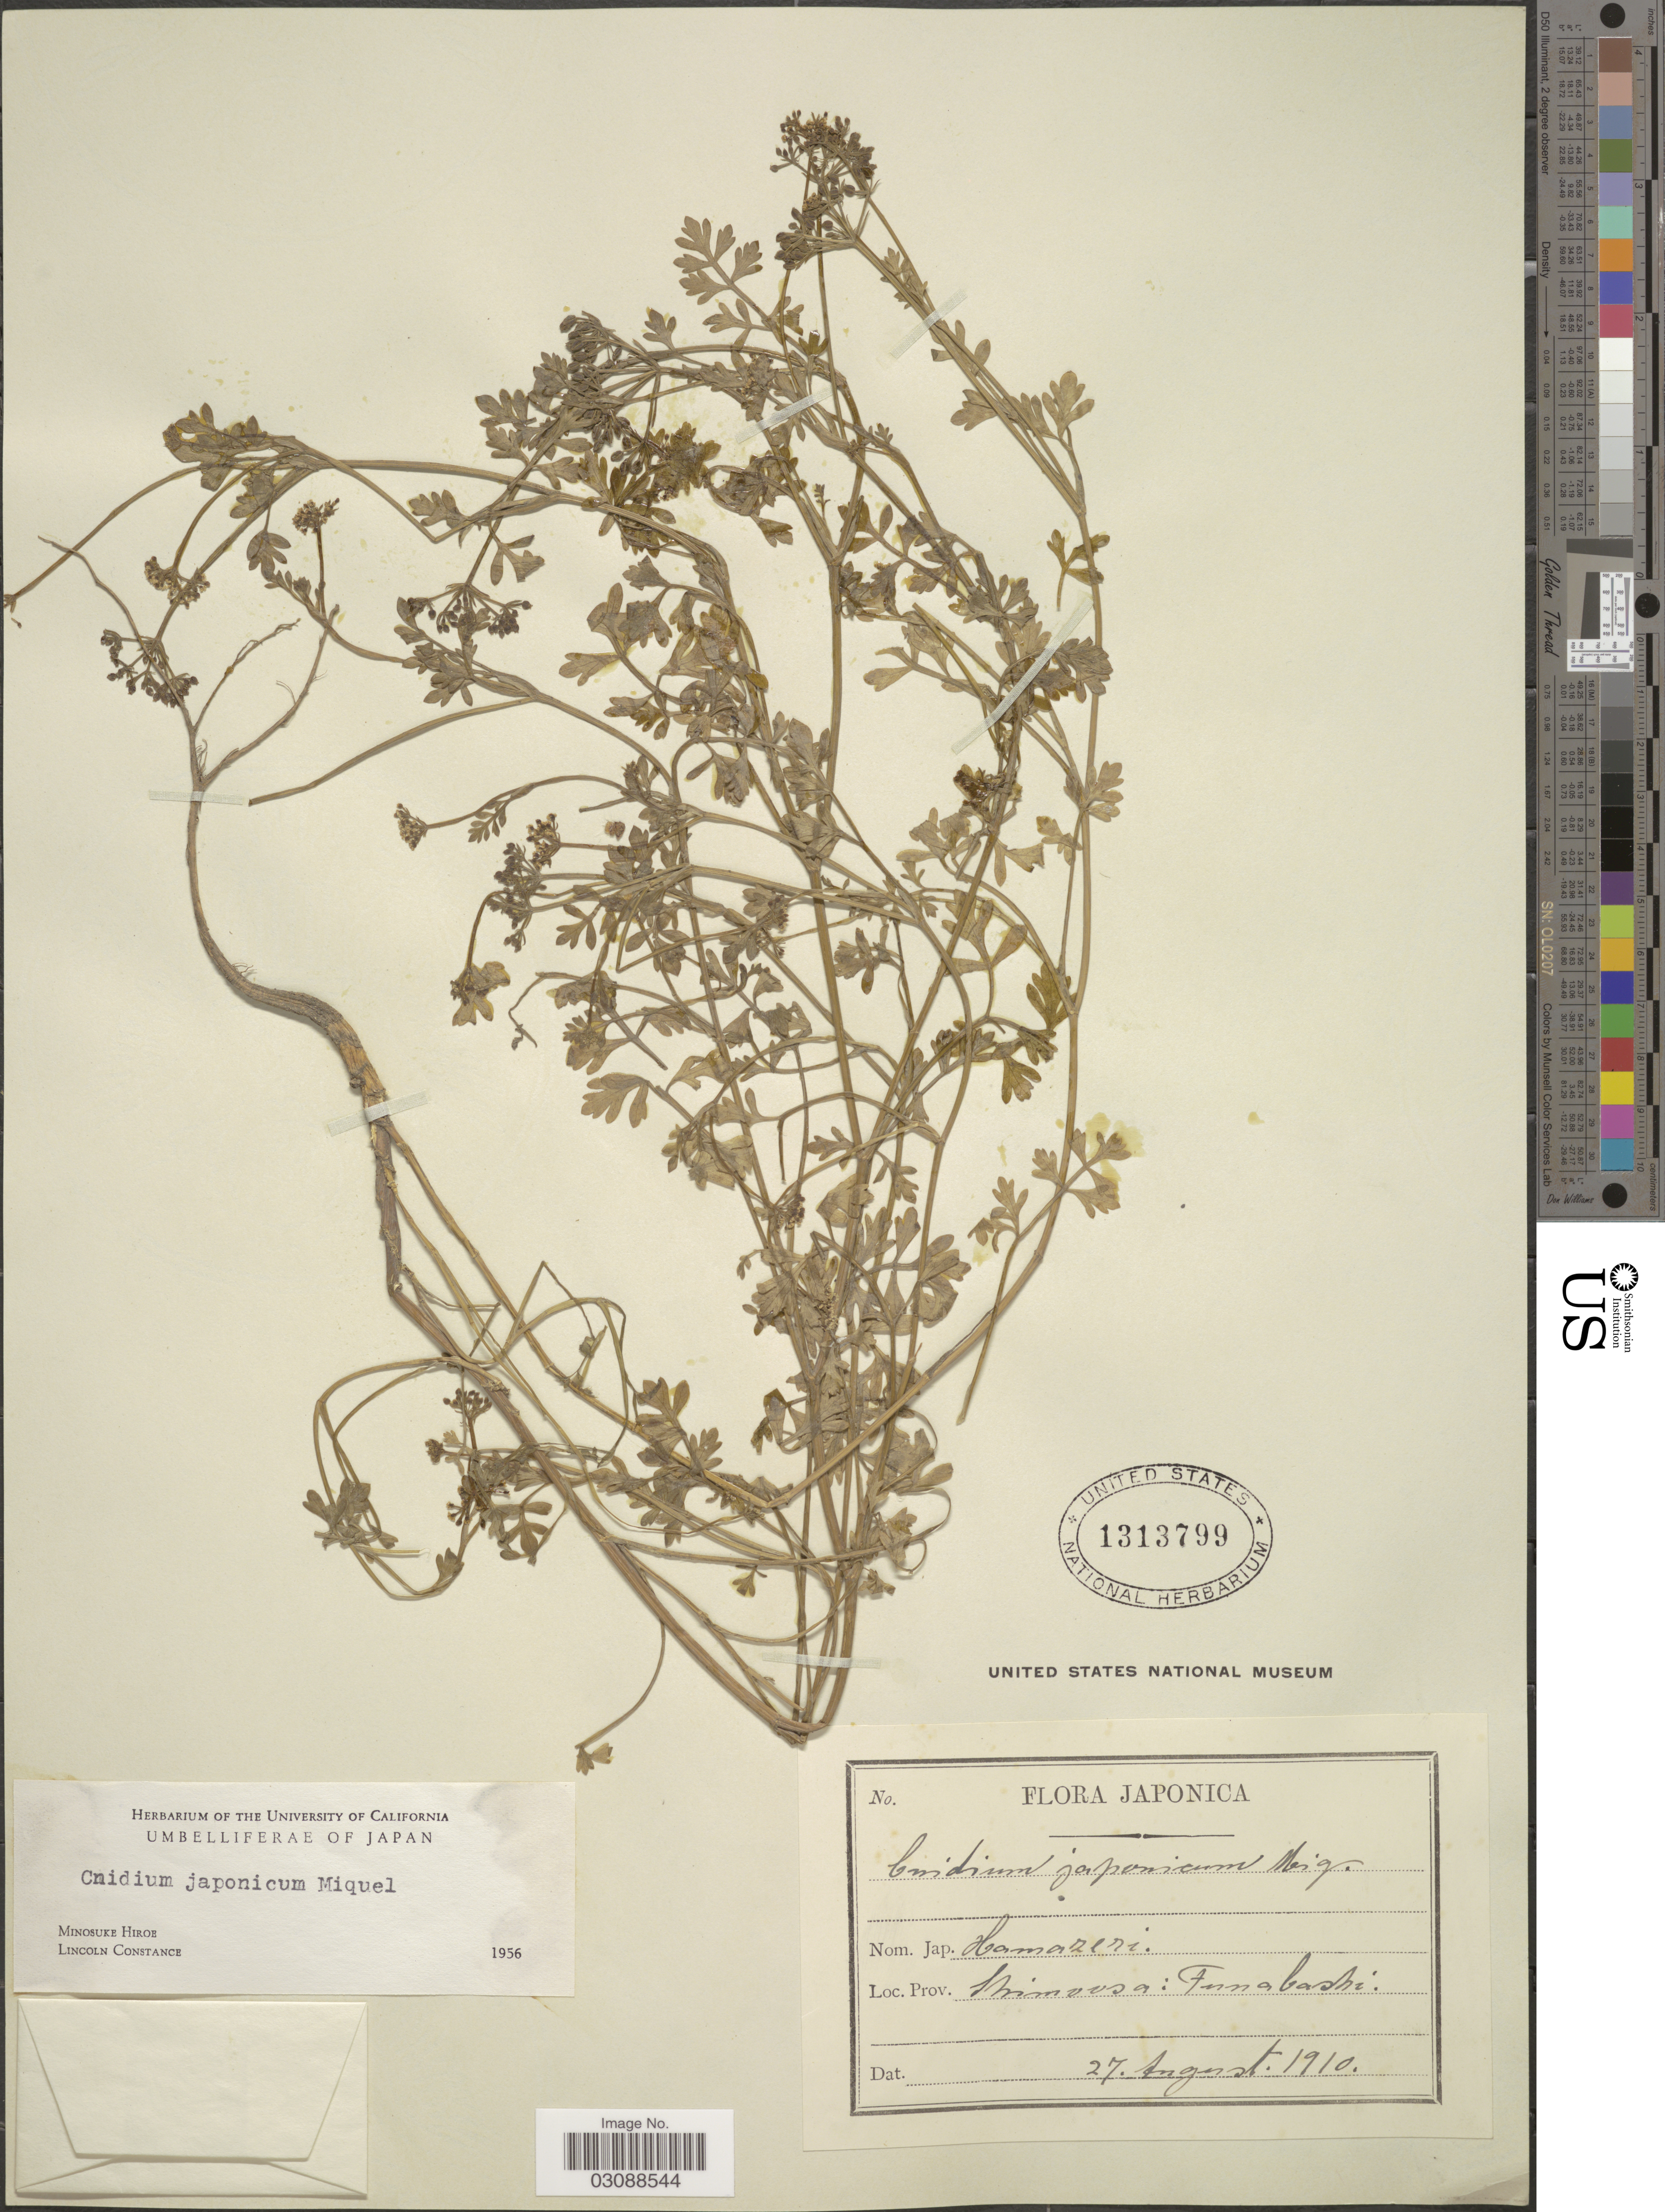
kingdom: Plantae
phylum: Tracheophyta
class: Magnoliopsida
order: Apiales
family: Apiaceae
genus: Cnidium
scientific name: Cnidium japonicum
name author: Miq.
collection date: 1910-08-27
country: Japan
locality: Shimoosa: Funabashi.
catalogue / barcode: US 1313799